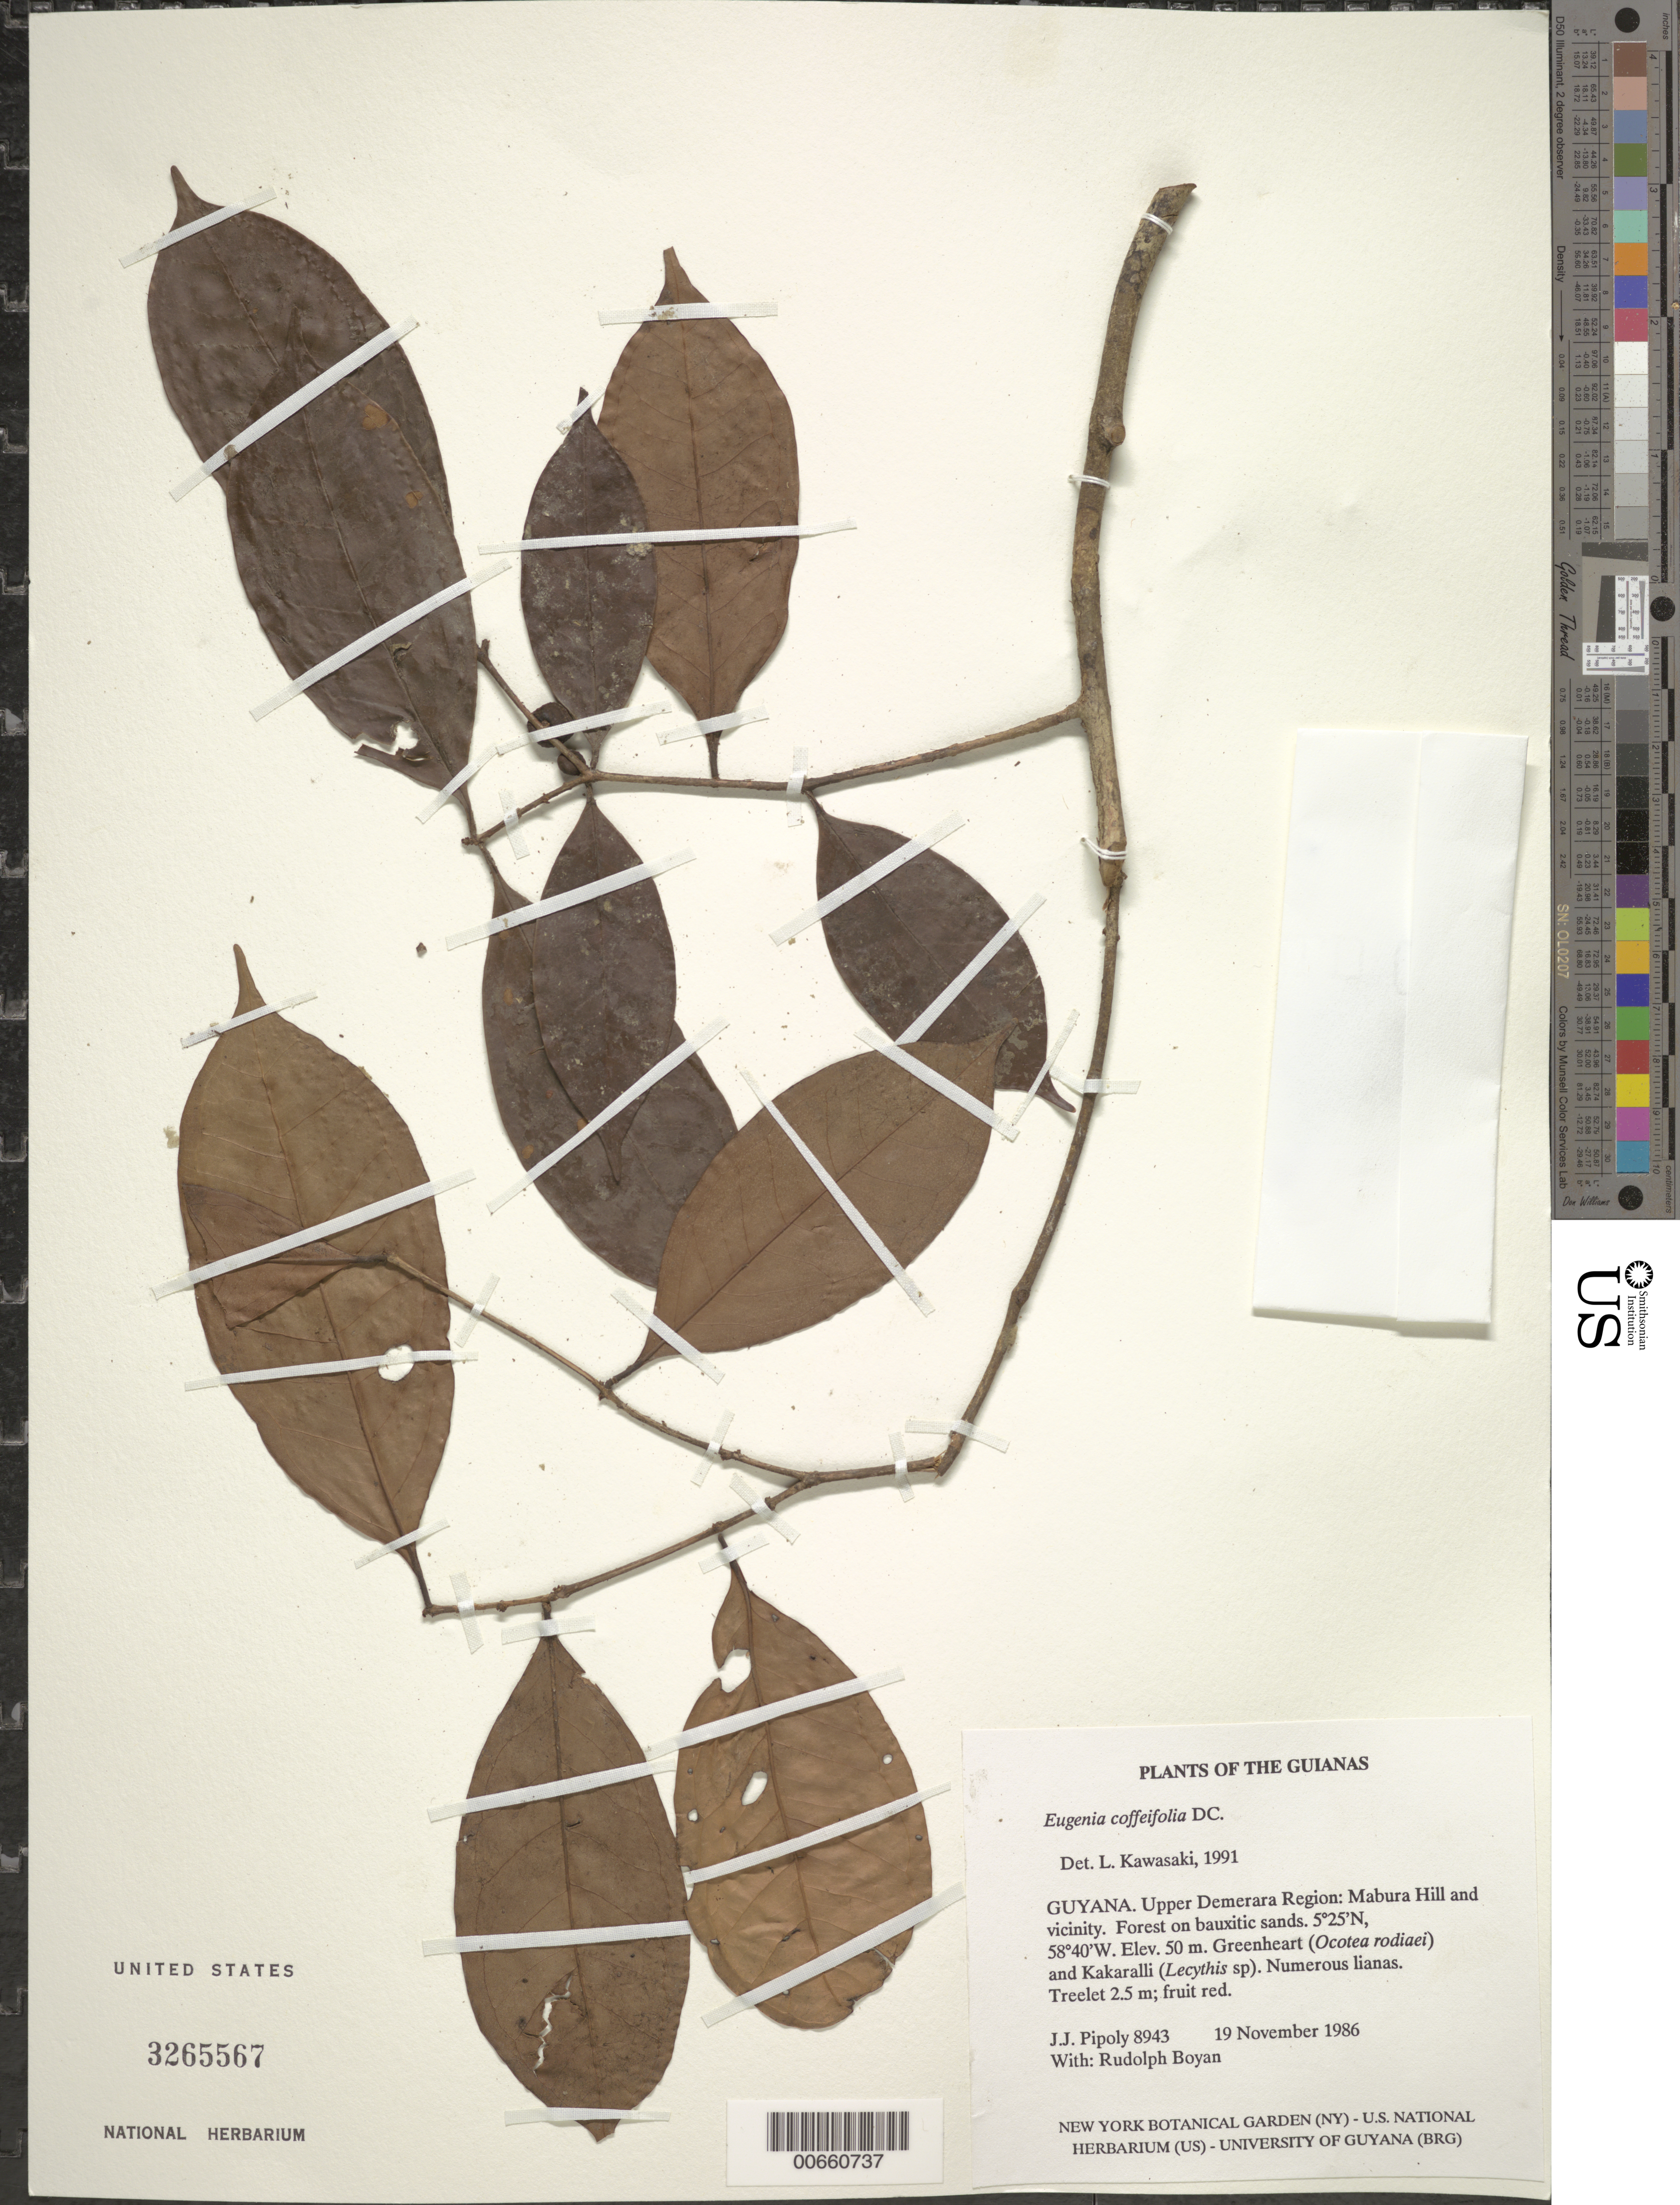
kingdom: Plantae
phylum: Tracheophyta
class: Magnoliopsida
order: Myrtales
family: Myrtaceae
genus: Eugenia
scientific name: Eugenia sinemariensis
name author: Aubl.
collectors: J. J. Pipoly & R. Boyan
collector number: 8943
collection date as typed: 19 November 1986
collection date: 1986-11-19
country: Guyana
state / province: U. Demerara-Berbice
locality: Mabura Hill and vicinity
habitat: Forest on bauxitic sands. Greenheart (Ocotea rodiaei) and Kakaralli (Lecythis sp). Numerous lianas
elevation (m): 50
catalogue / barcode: US 3265567